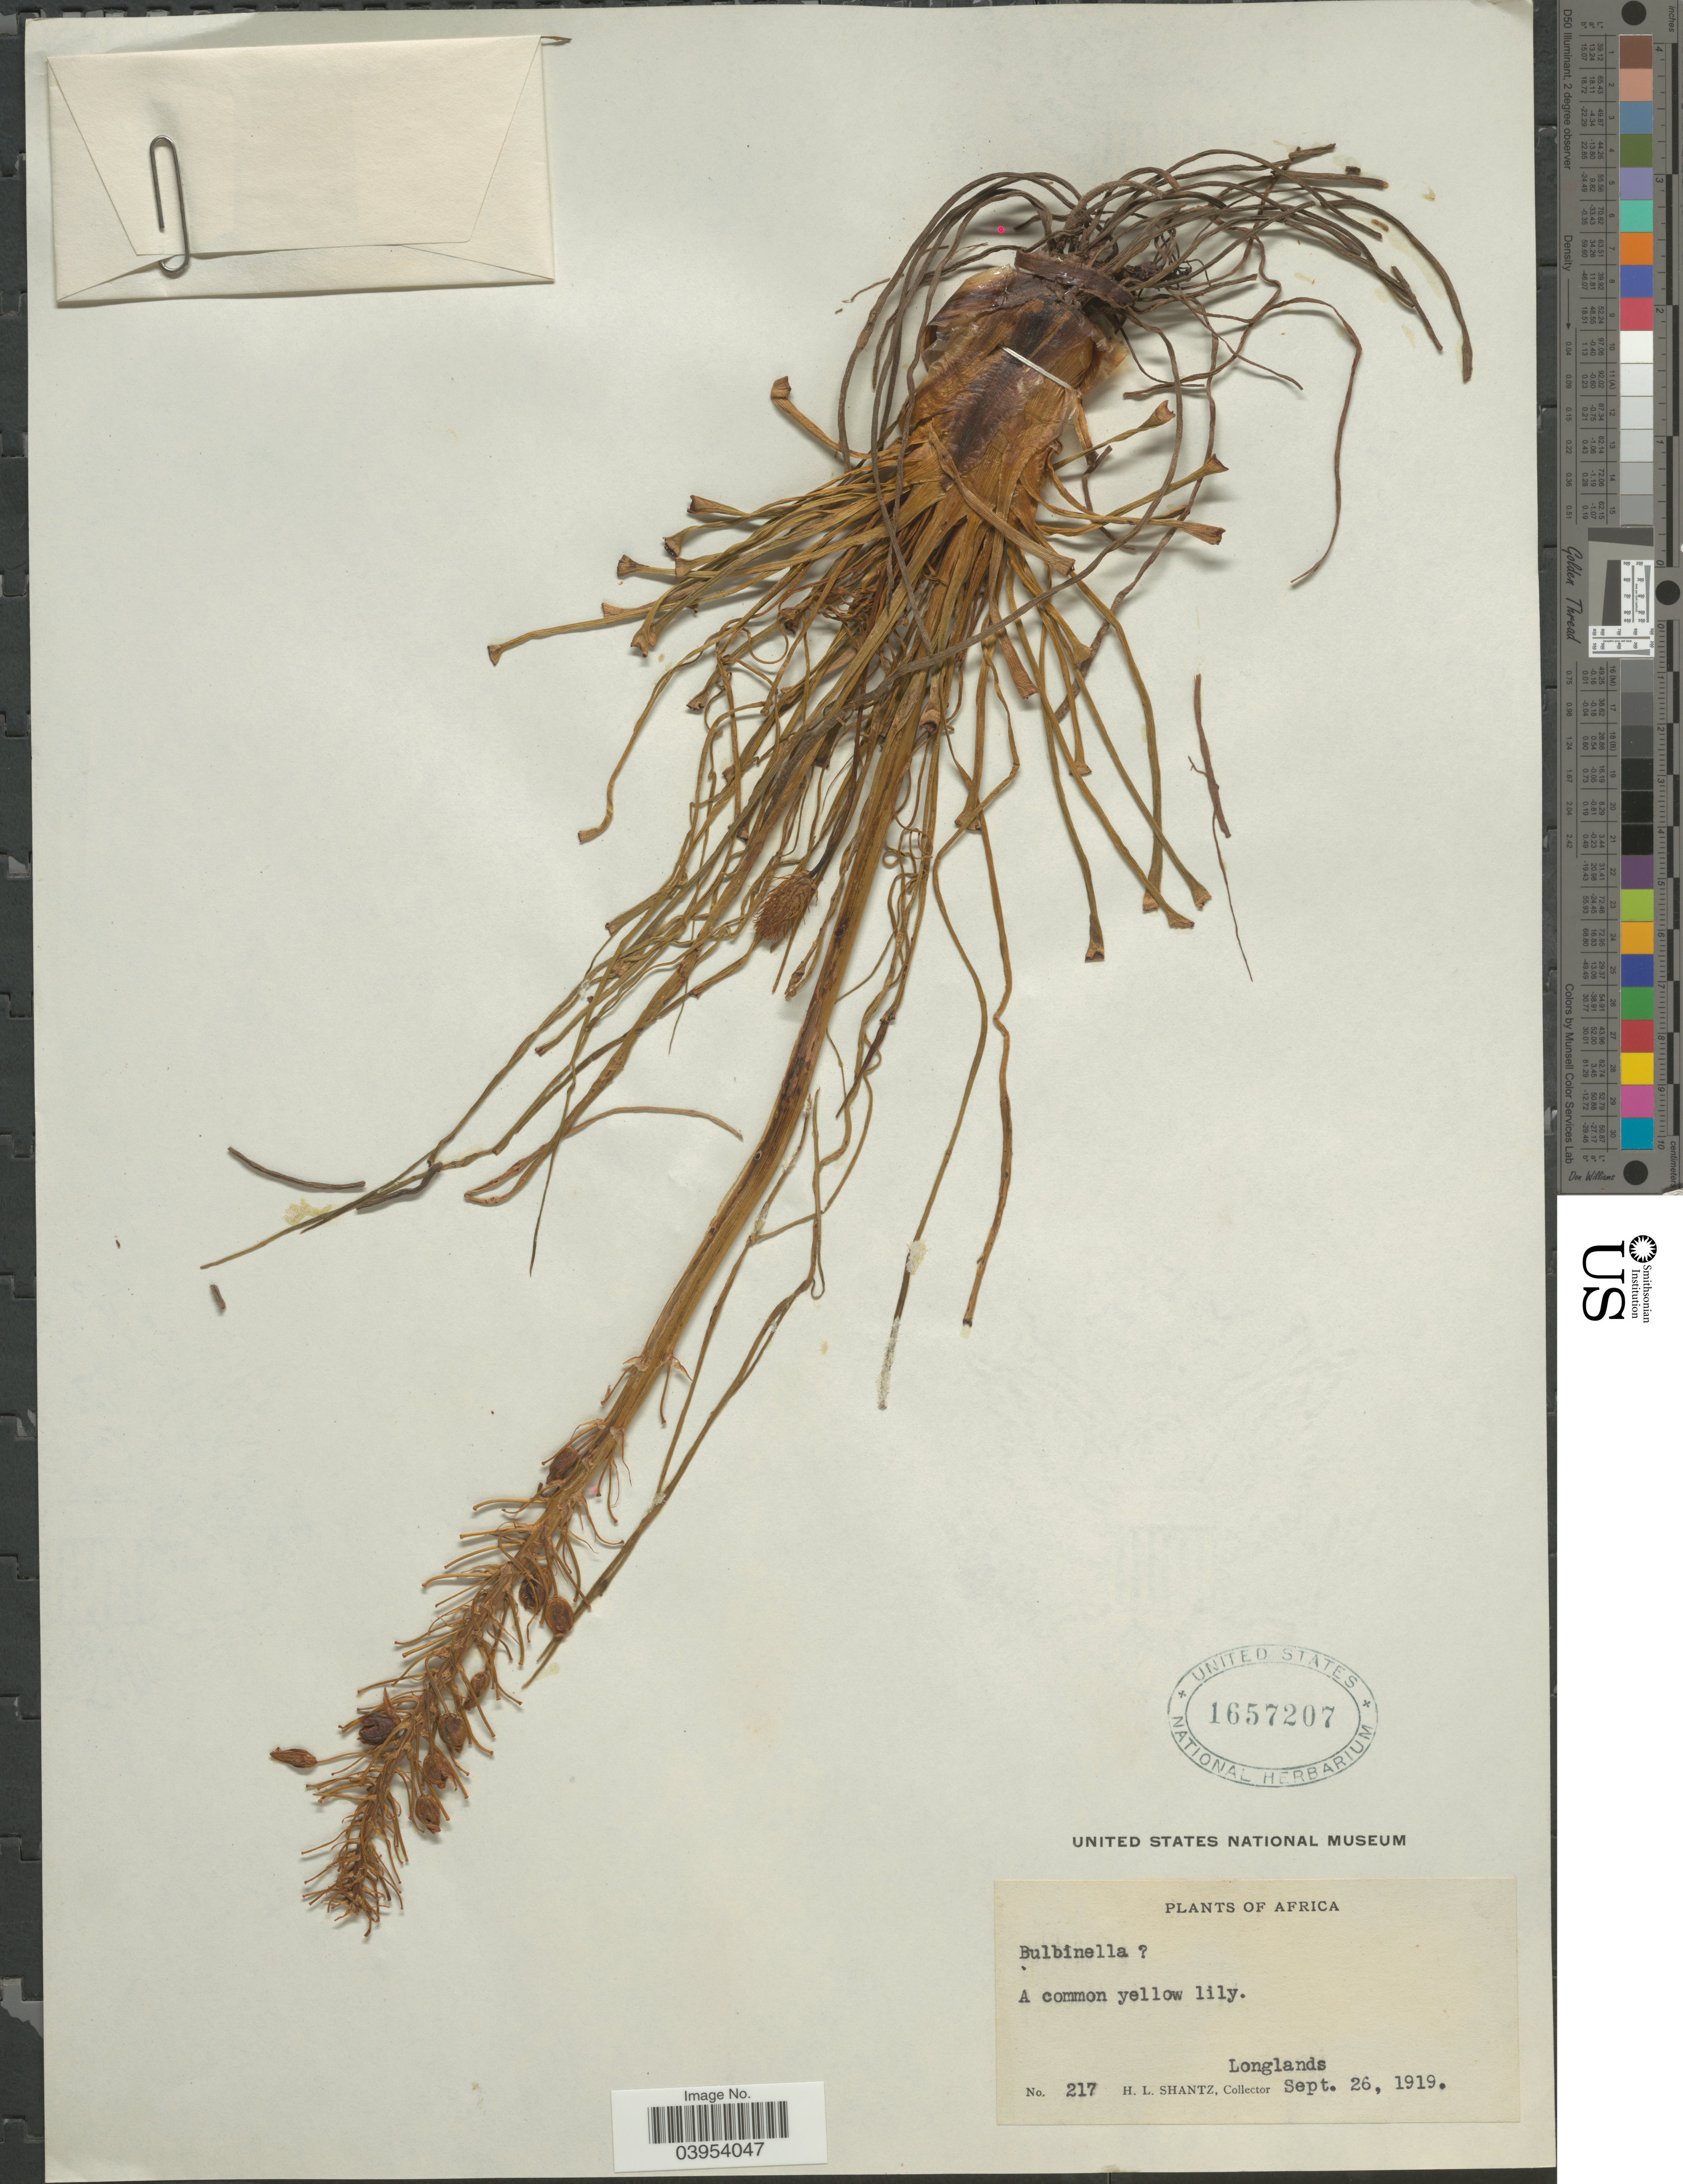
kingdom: Plantae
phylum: Tracheophyta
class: Liliopsida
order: Asparagales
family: Asphodelaceae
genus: Bulbinella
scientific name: Bulbinella sp.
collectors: H. Shantz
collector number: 217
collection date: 1919-09-26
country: South Africa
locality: Longlands.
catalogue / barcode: US 1657207